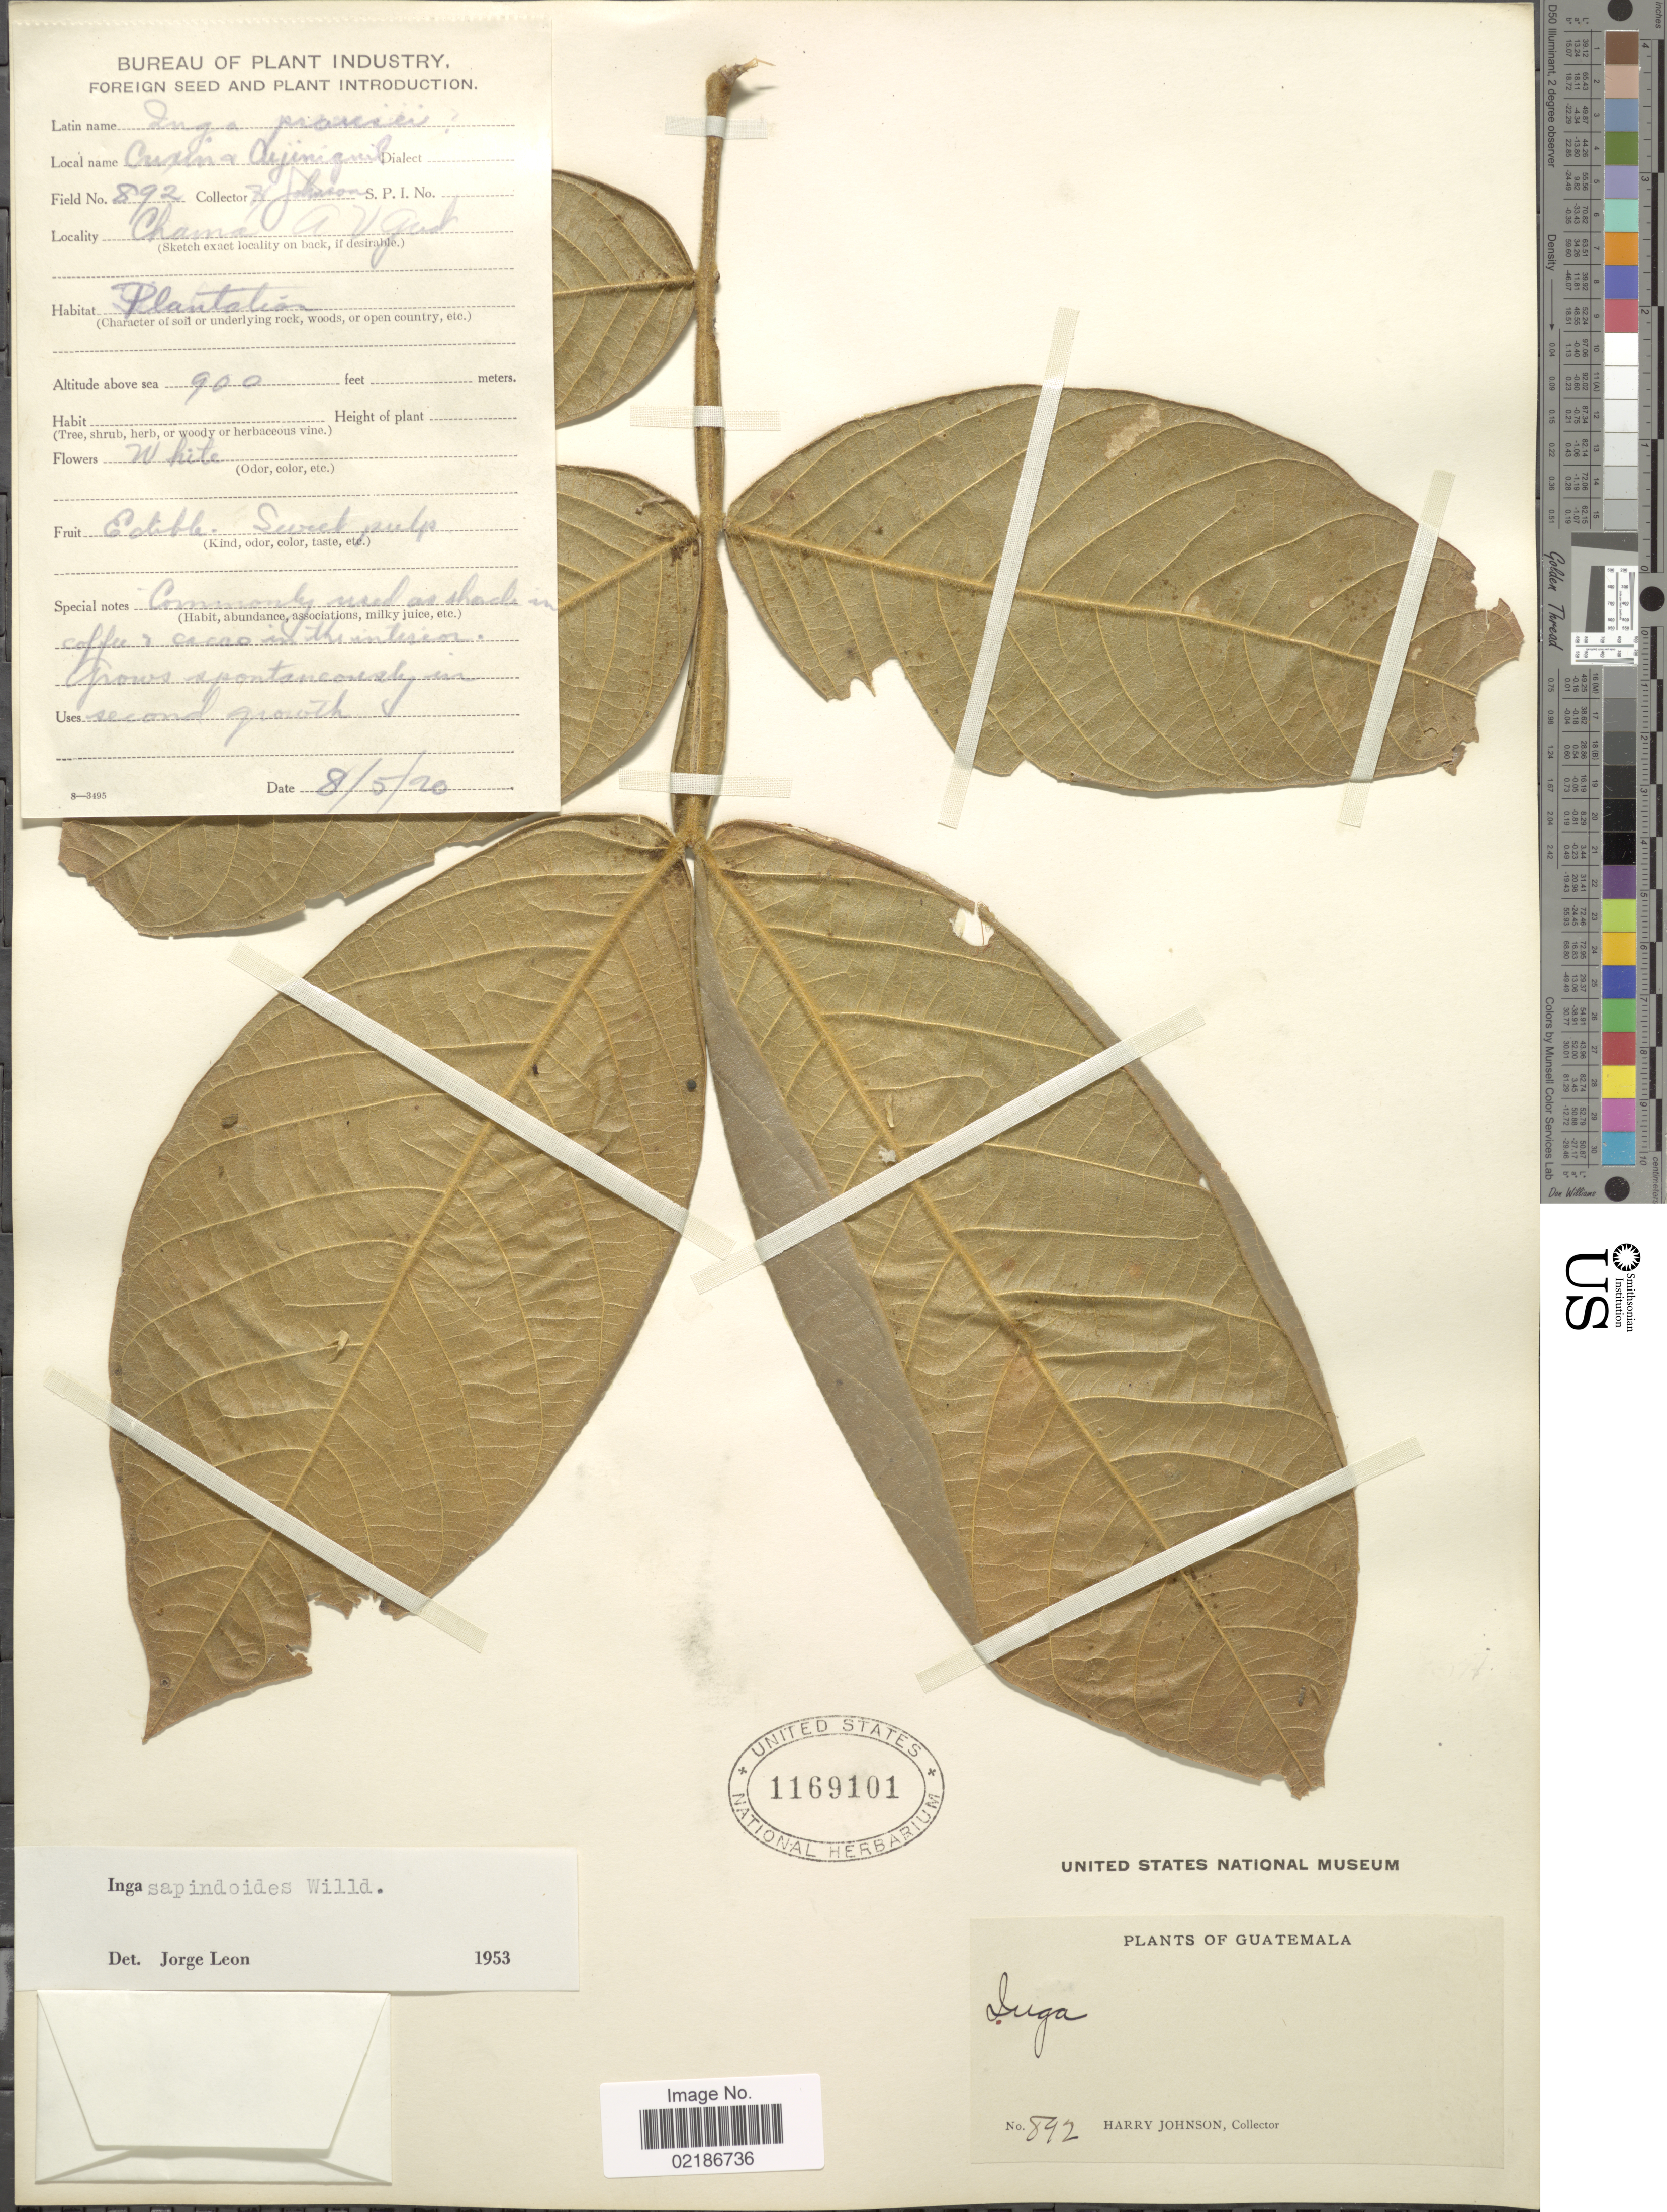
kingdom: Plantae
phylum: Tracheophyta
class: Magnoliopsida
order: Fabales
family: Fabaceae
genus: Inga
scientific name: Inga sapindoides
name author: Willd.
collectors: H. Johnson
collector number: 892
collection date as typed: Transcribed d/m/y: 8/5/20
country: Guatemala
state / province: Alta Verapaz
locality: Chama.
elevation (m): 274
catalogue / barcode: US 1169101